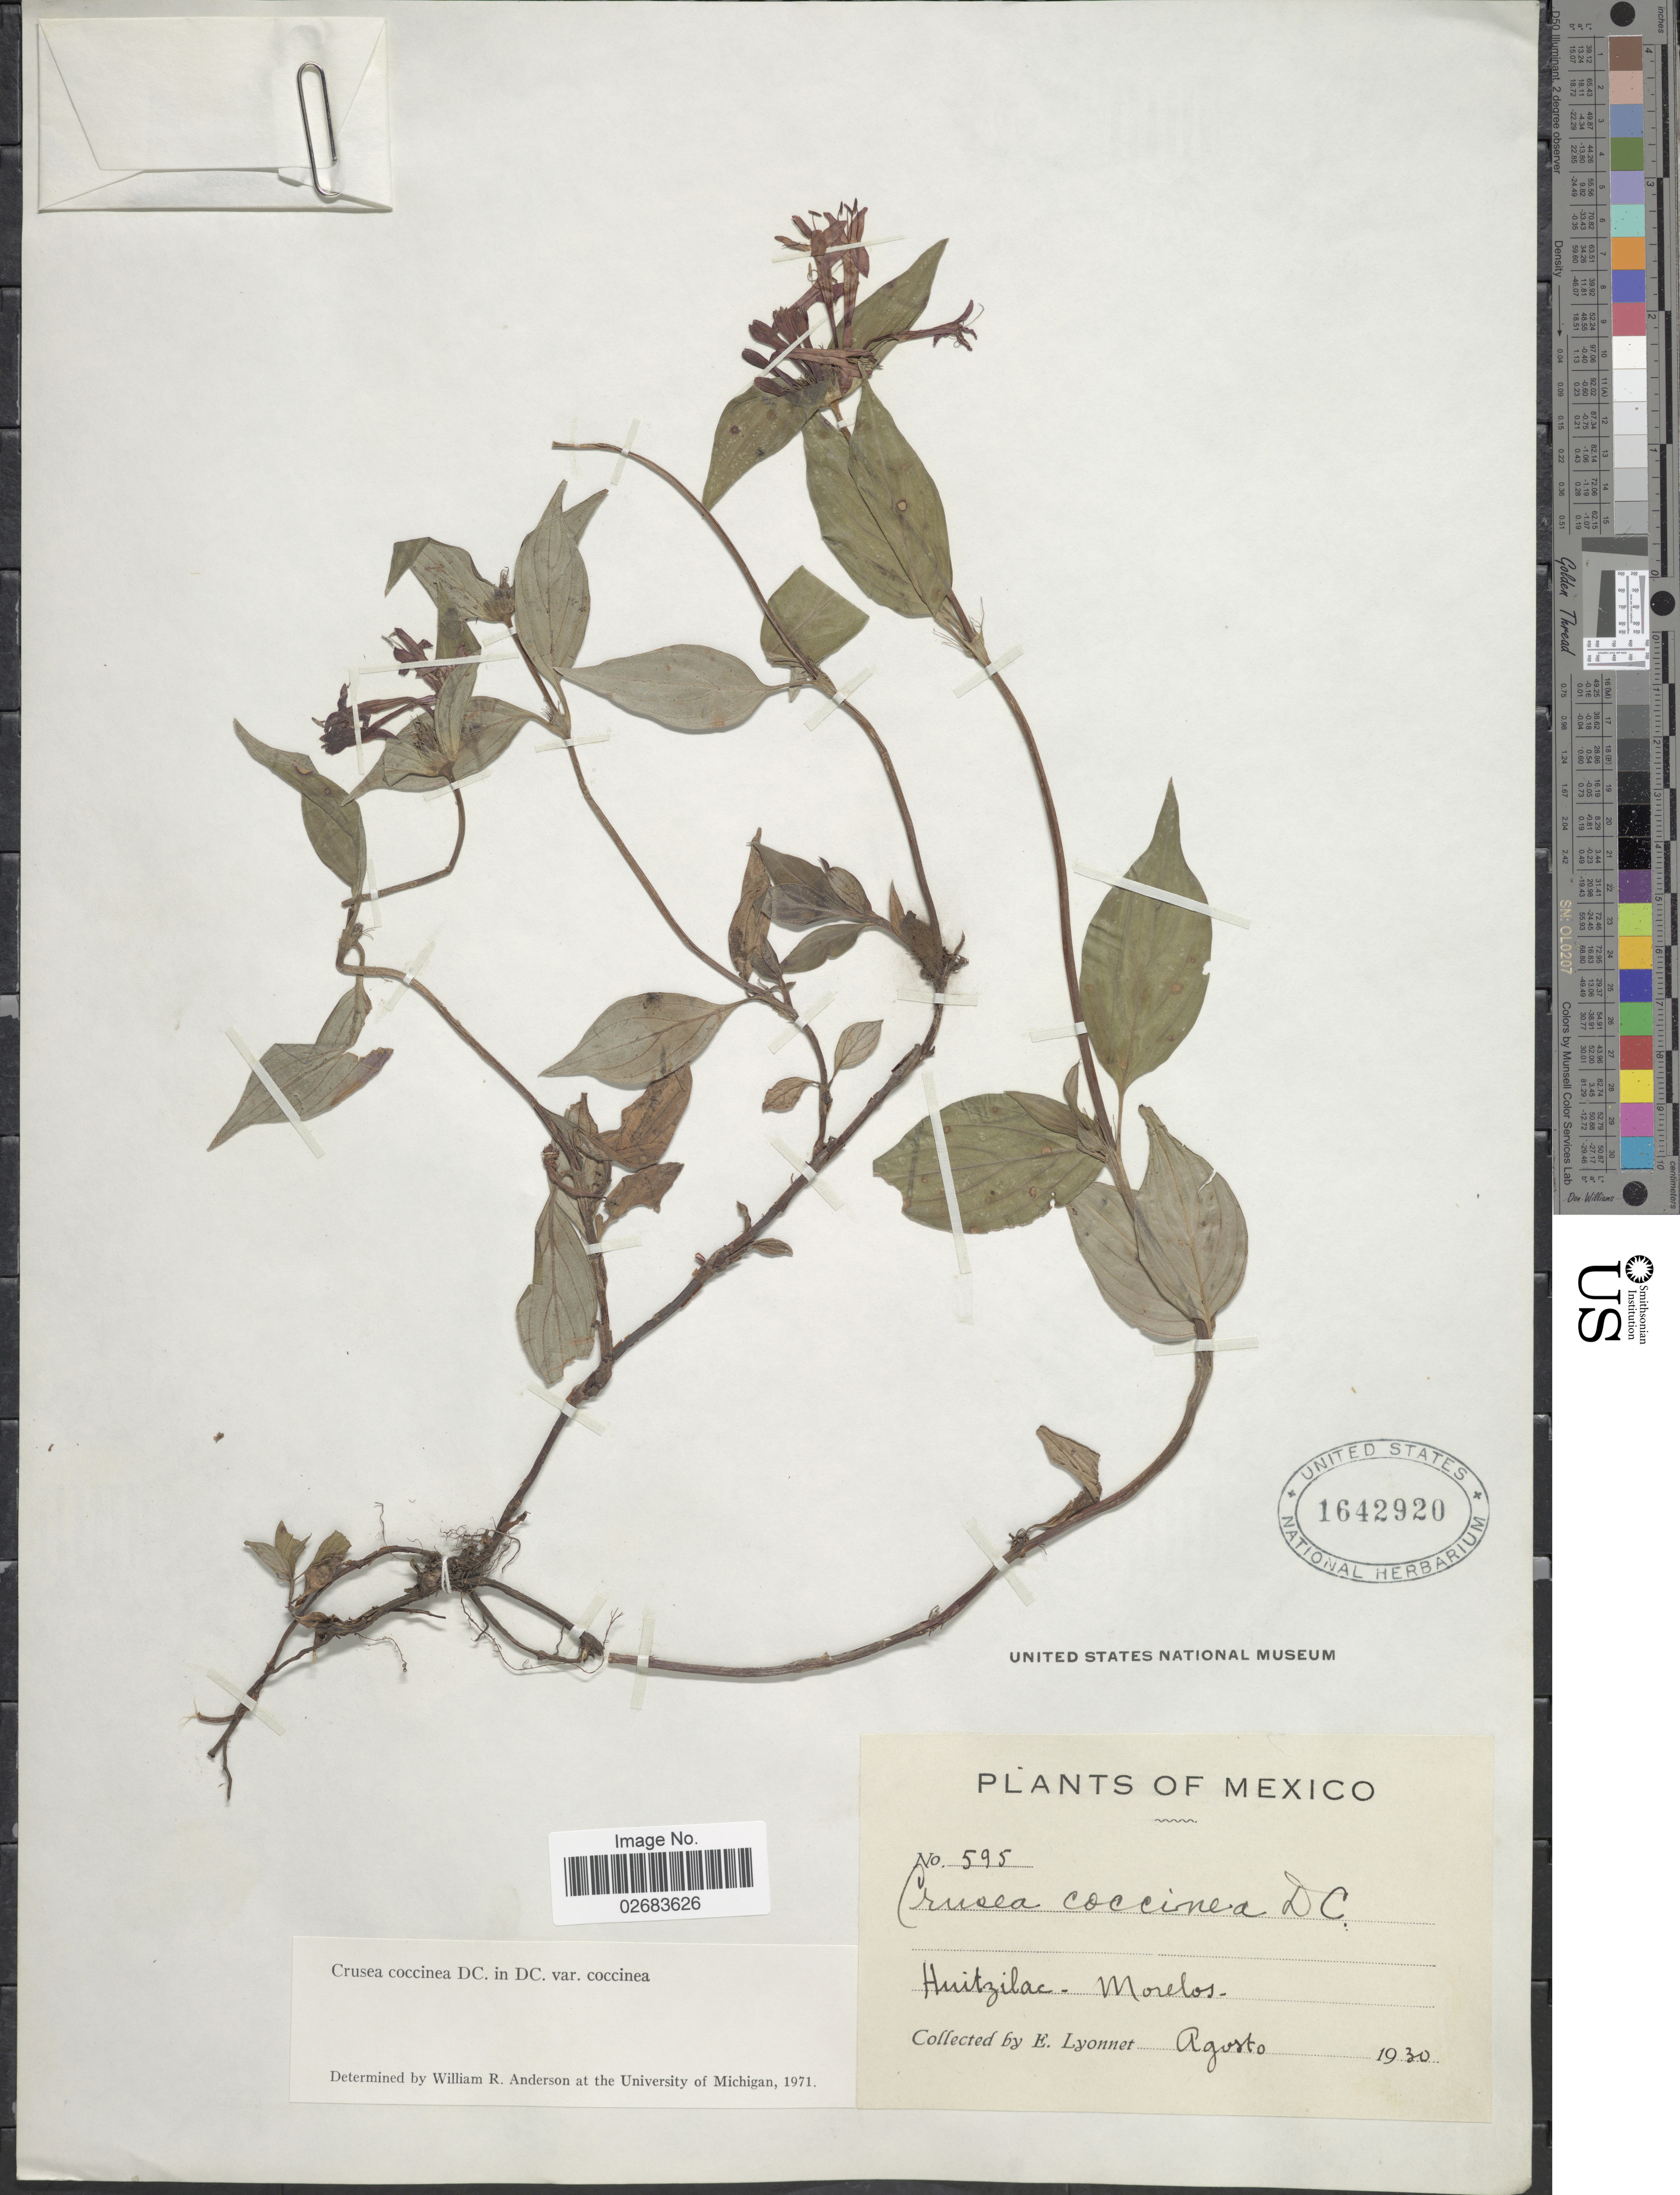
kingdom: Plantae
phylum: Tracheophyta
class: Magnoliopsida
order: Gentianales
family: Rubiaceae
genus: Crusea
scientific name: Crusea coccinea var. coccinea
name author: DC.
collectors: E. Lyonnet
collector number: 595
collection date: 1930-08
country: Mexico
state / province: Morelos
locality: Huitzilac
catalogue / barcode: US 1642920